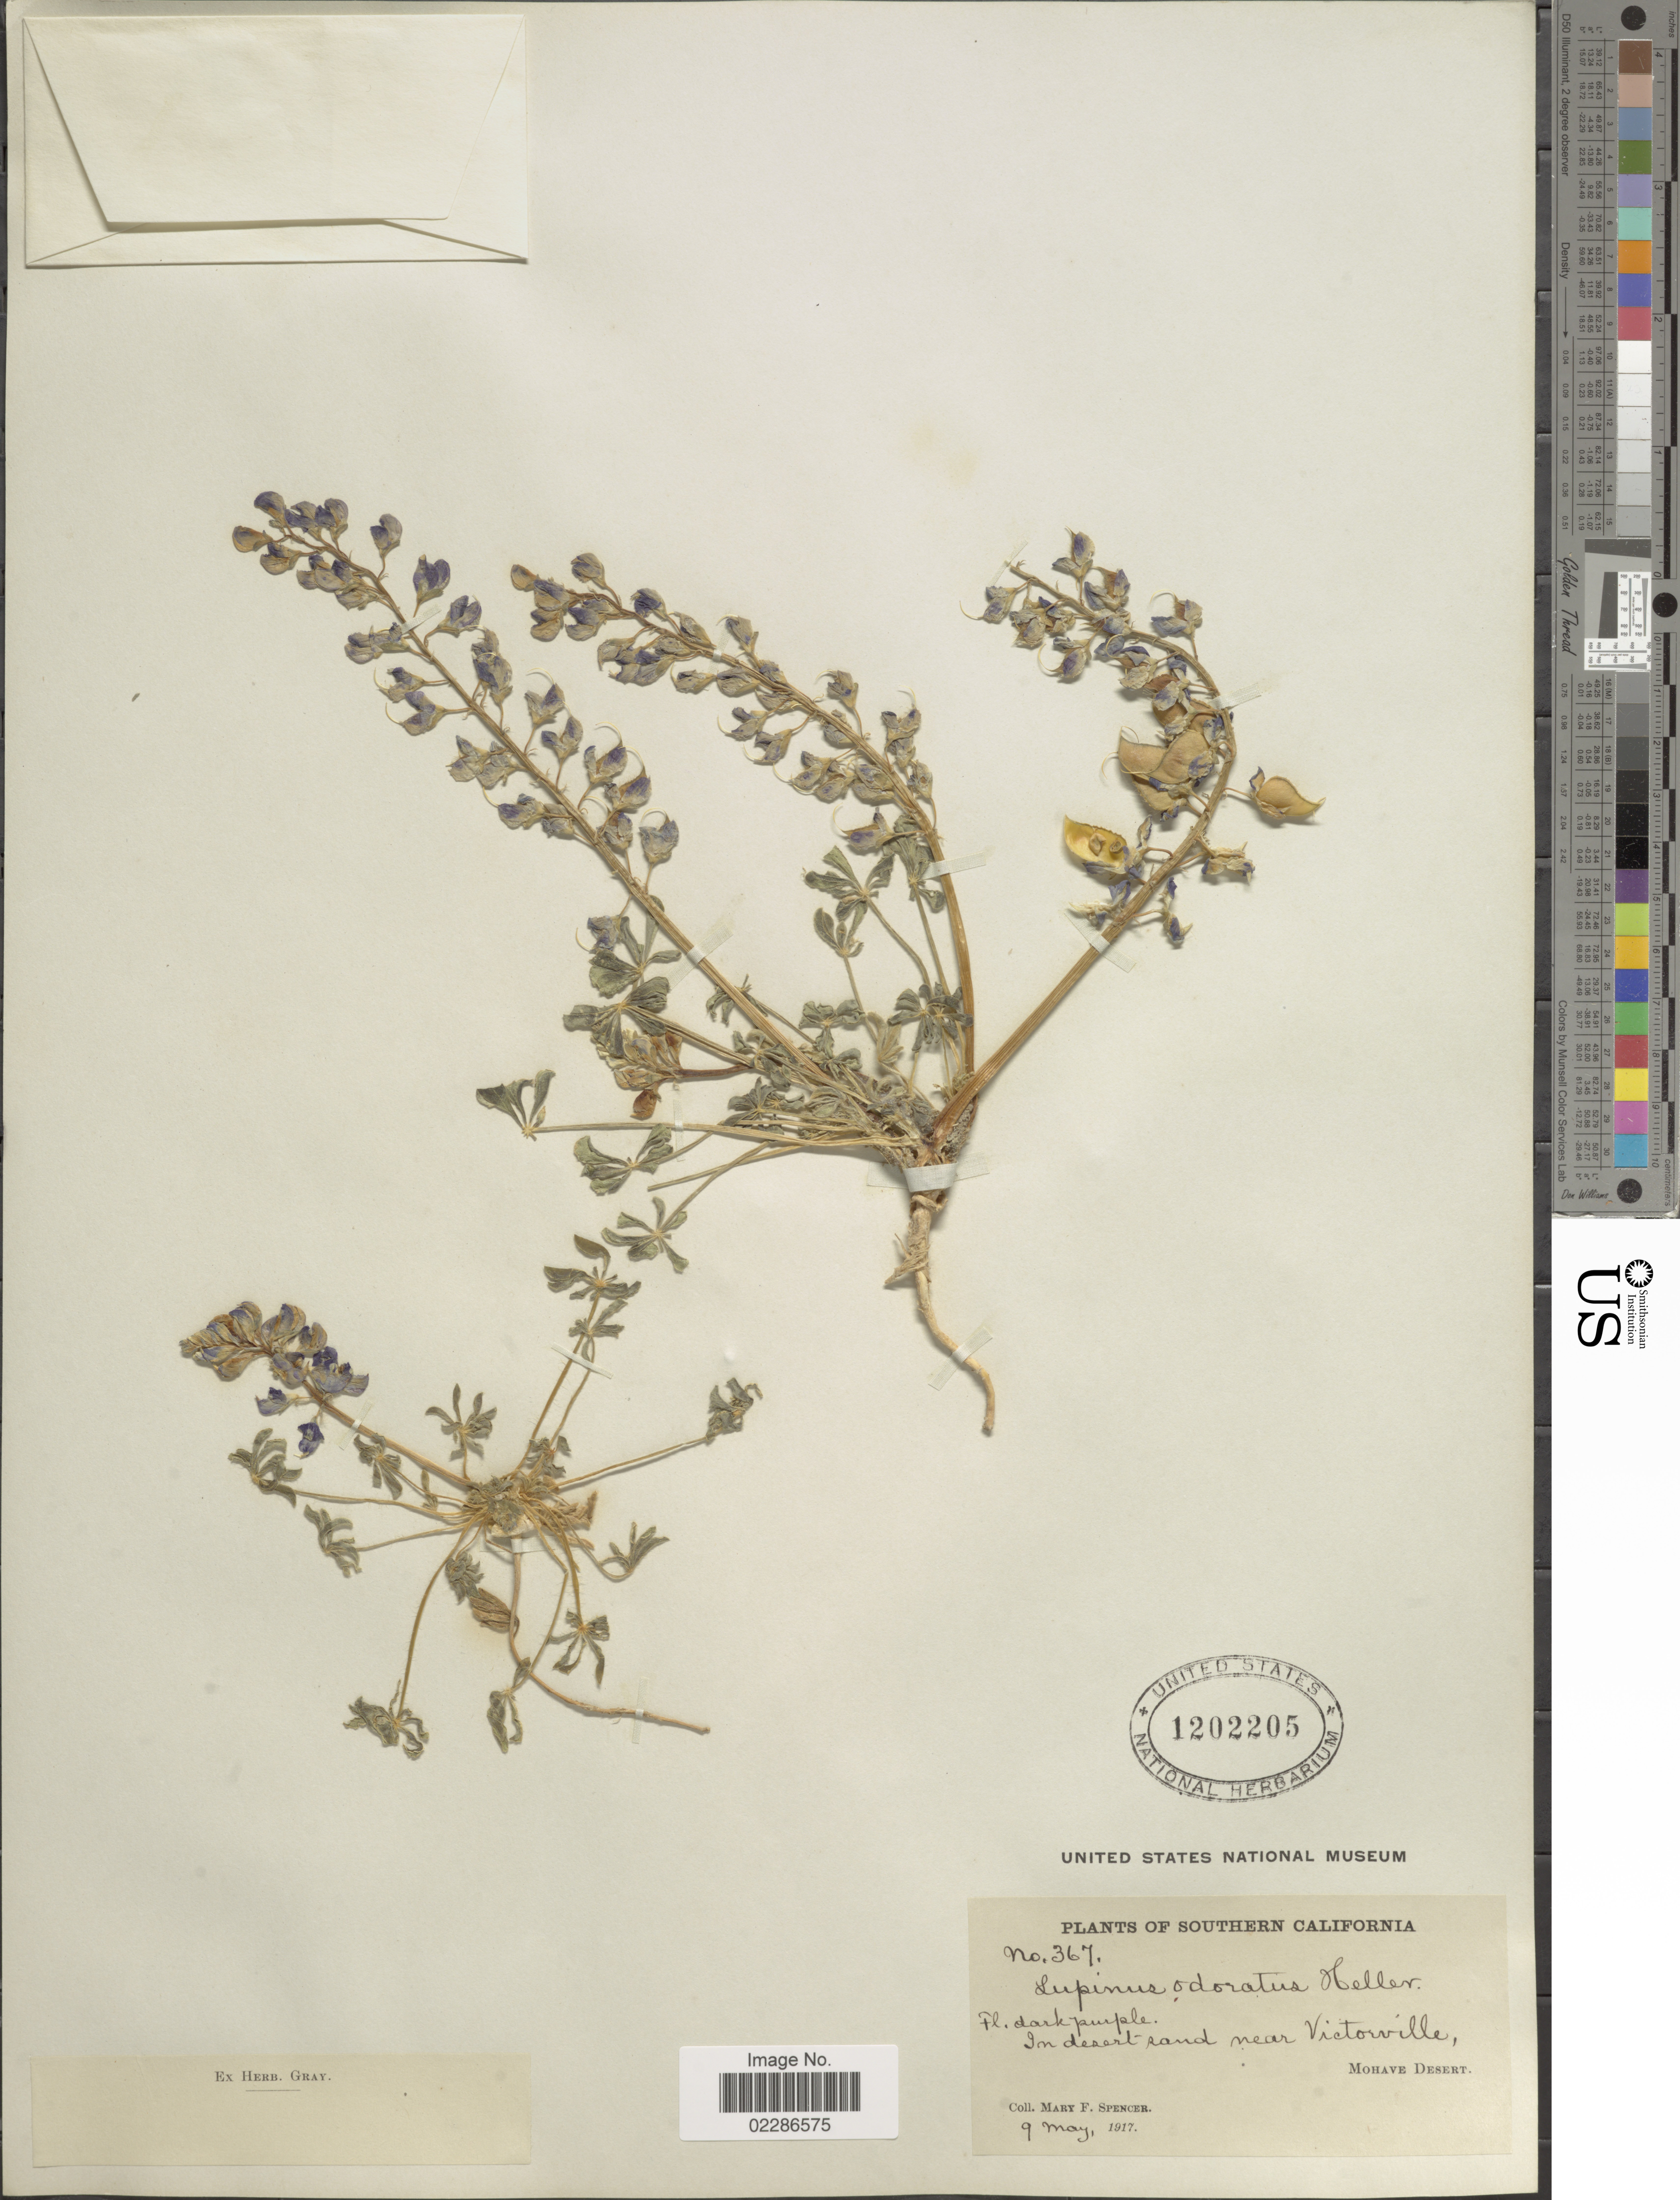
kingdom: Plantae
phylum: Tracheophyta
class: Magnoliopsida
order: Fabales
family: Fabaceae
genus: Lupinus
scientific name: Lupinus odoratus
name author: A. Heller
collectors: M. Spencer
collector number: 367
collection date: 1917-05-09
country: United States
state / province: California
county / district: Kern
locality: Southern California, near Victorville, Mohave Desert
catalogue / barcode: US 1202205